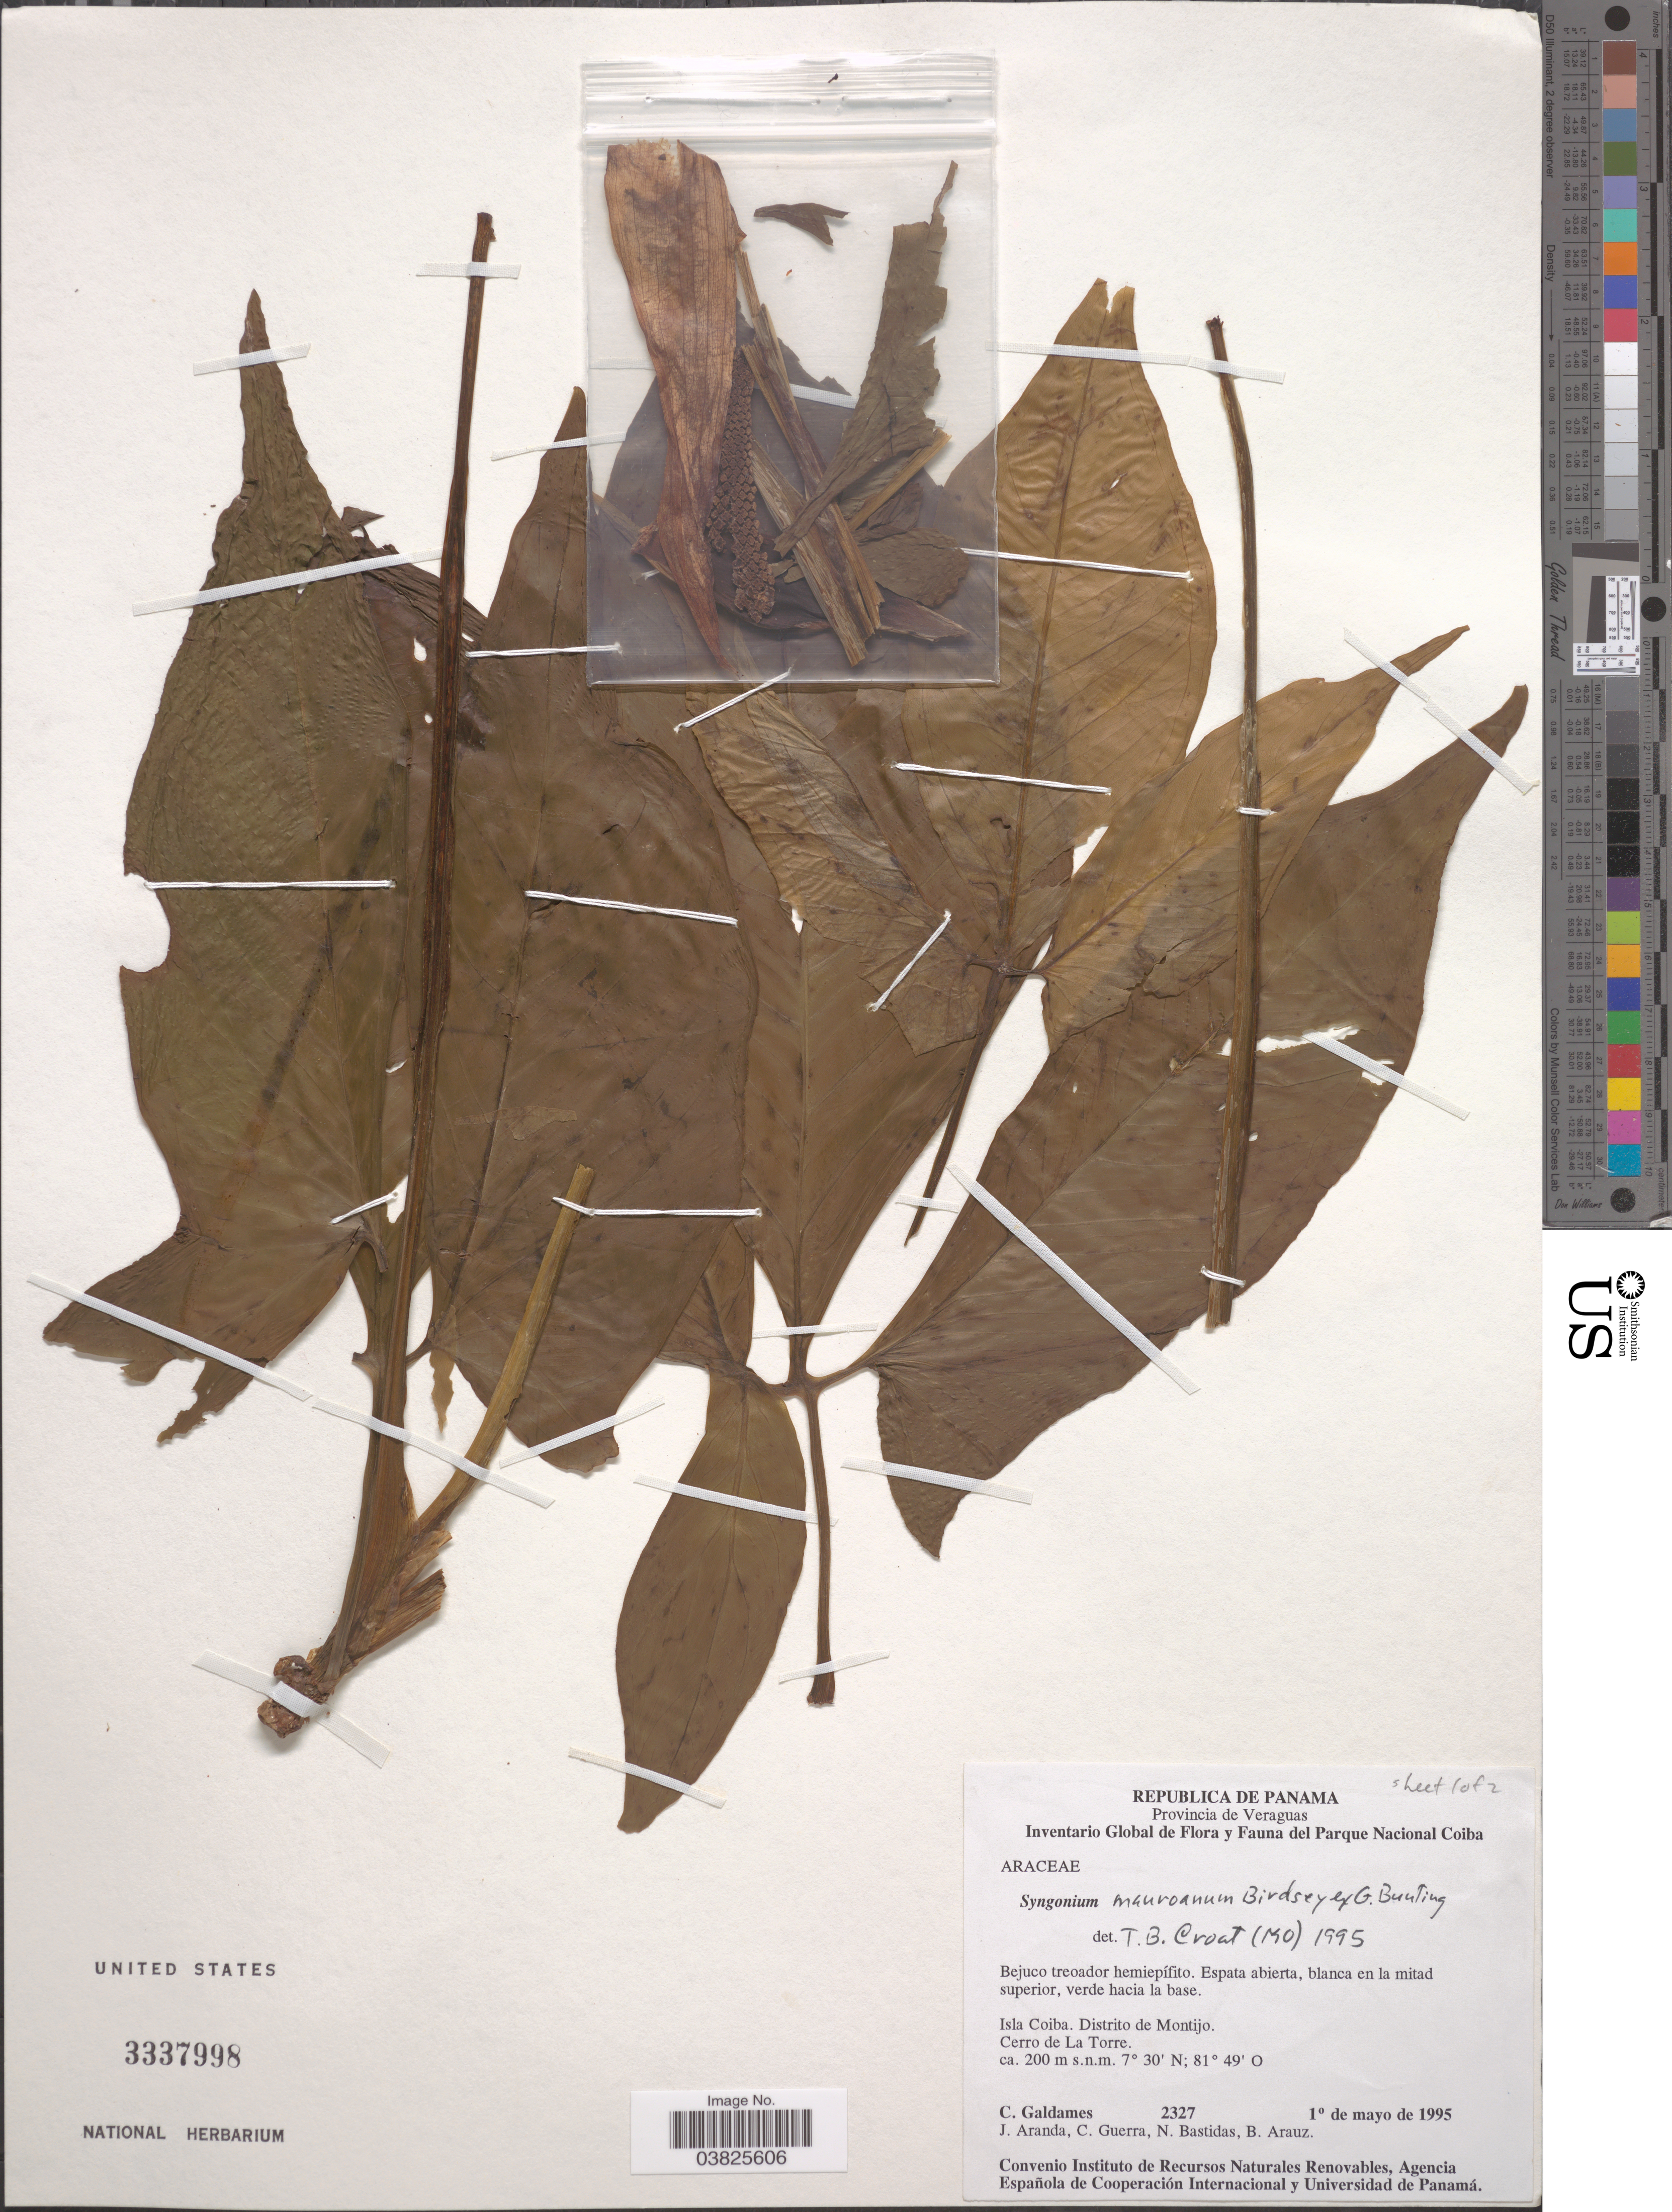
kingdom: Plantae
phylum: Tracheophyta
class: Liliopsida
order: Alismatales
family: Araceae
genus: Syngonium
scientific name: Syngonium mauroanum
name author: Birdsey ex G.S. Bunting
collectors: C. Galdames, J. Aranda, C. Guerra, N. Bastidas & B. Araúz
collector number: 2327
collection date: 1995-05-01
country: Panama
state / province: Veraguas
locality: Isla Coiba. Distrito de Montijo. Cerro de La Torre.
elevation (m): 200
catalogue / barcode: US 3337998